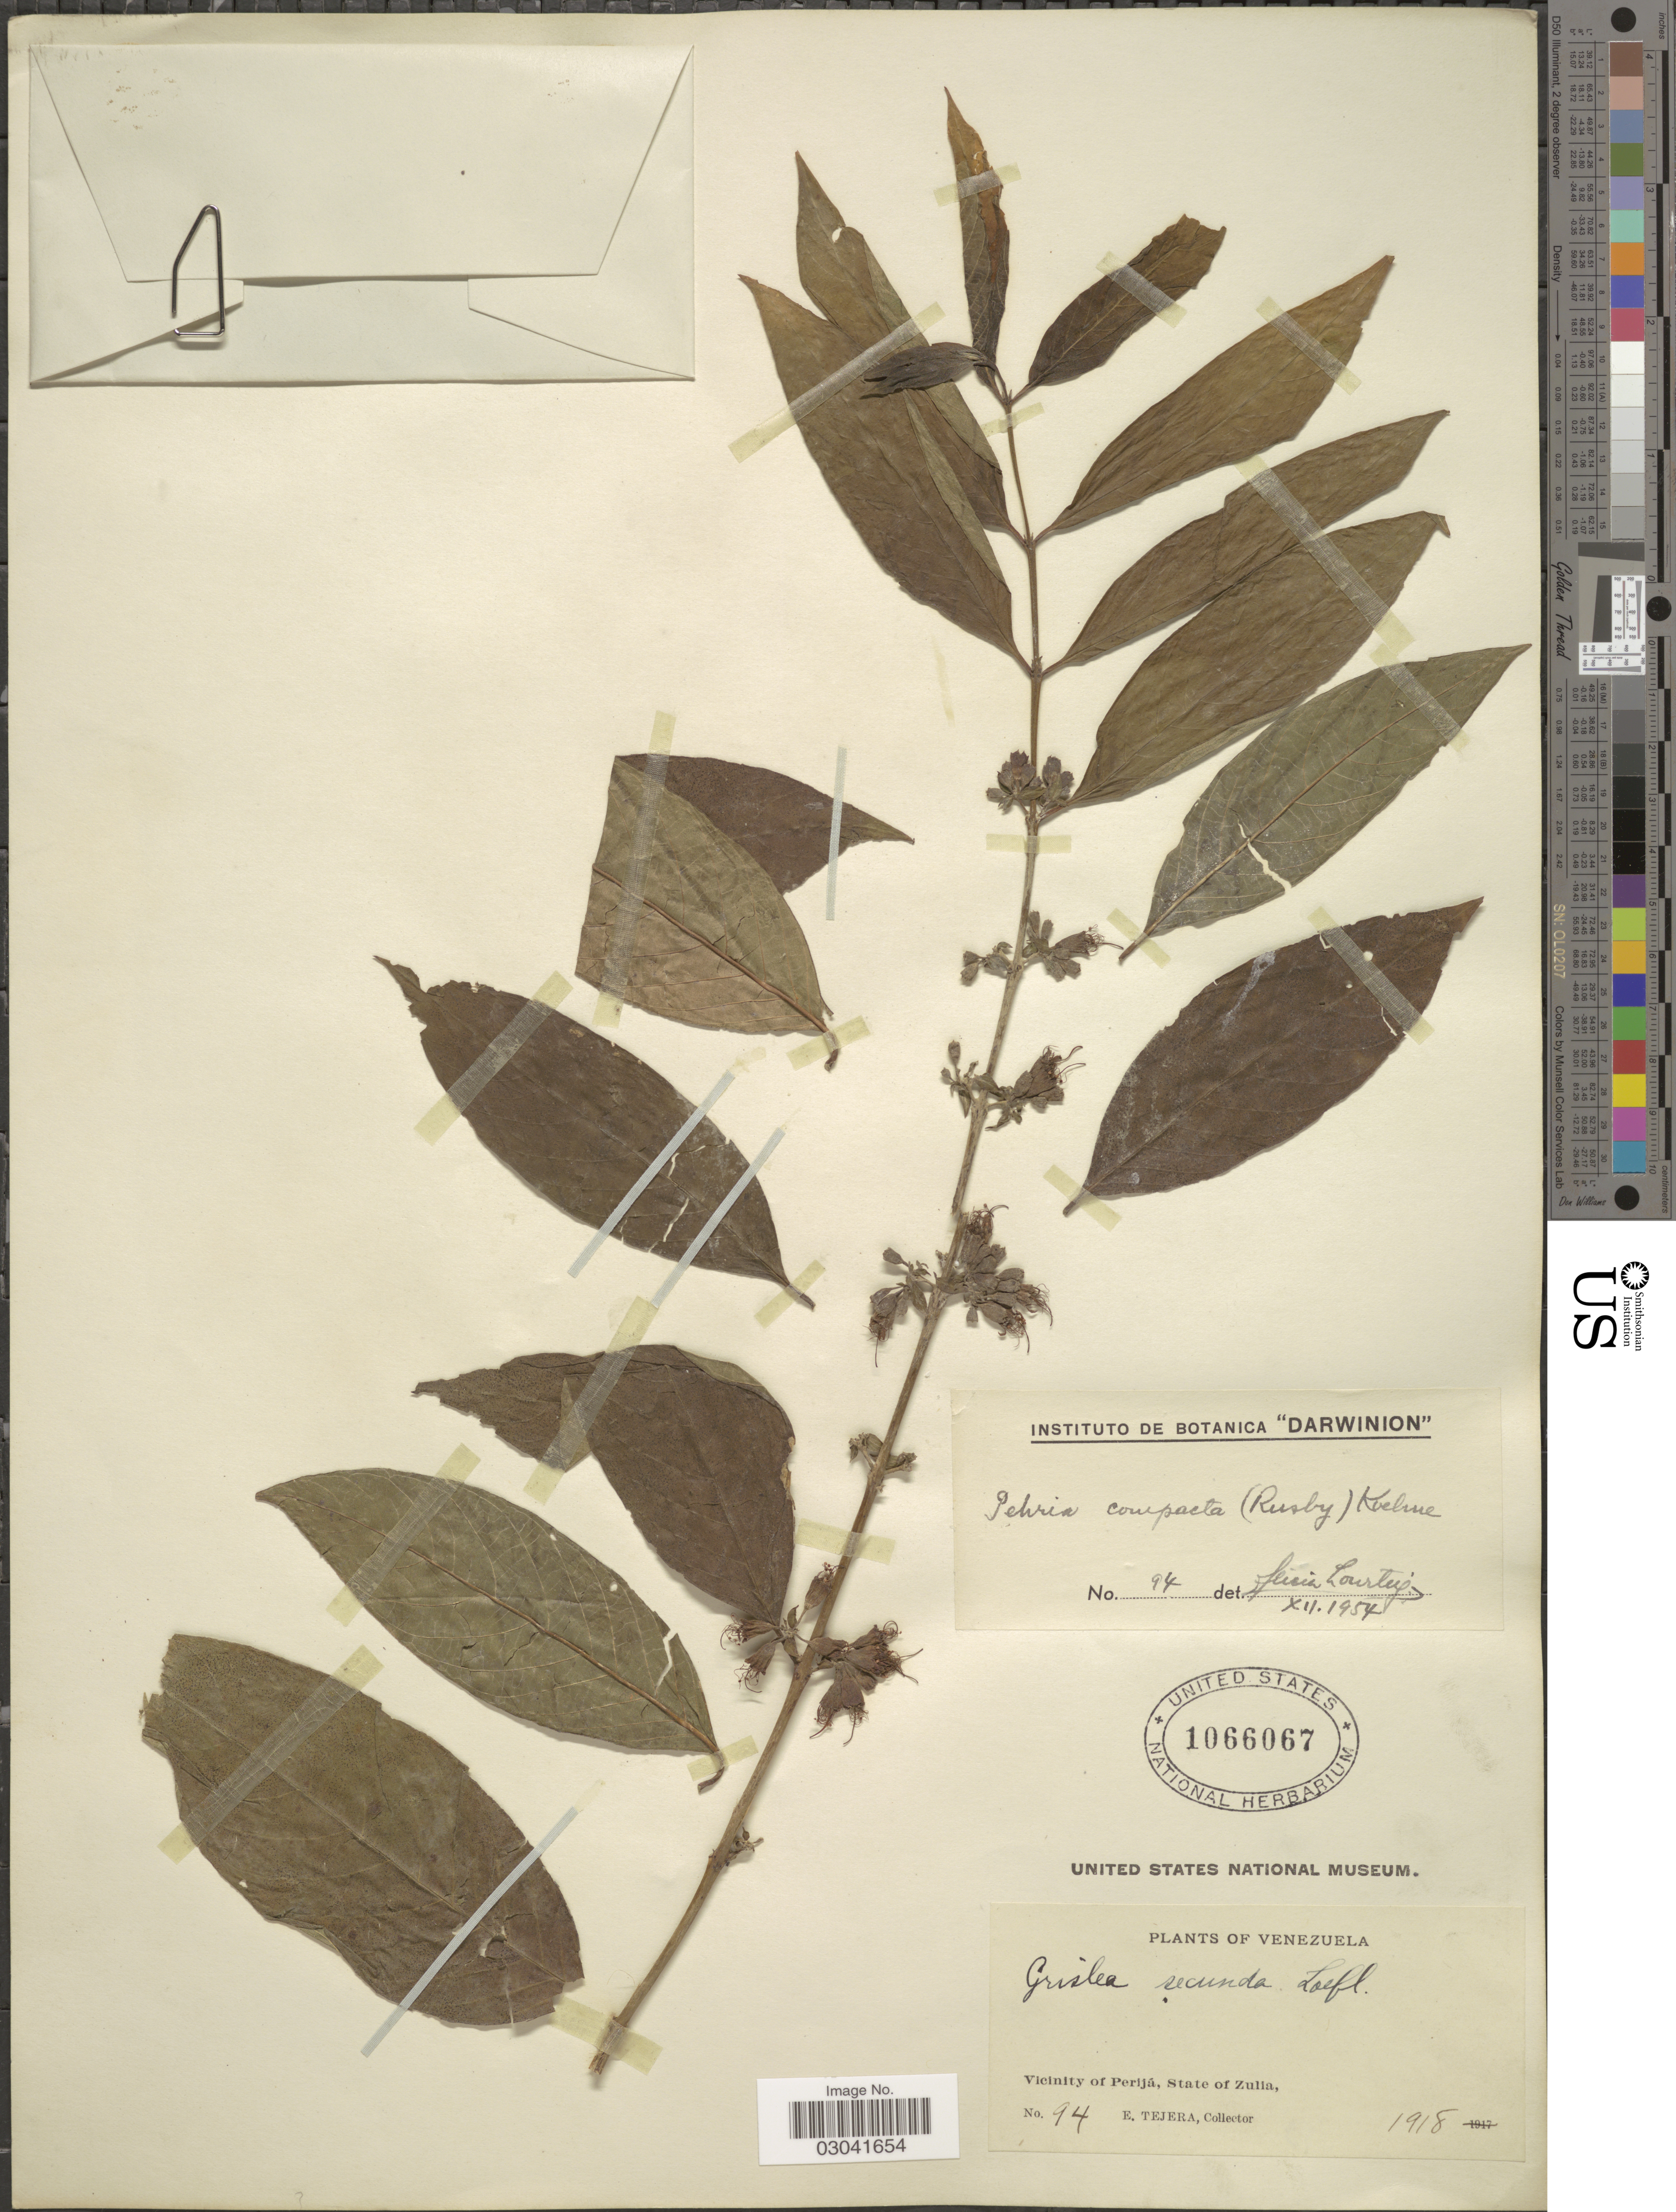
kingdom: Plantae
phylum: Tracheophyta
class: Magnoliopsida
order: Myrtales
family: Lythraceae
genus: Pehria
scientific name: Pehria compacta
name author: Sprague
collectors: E. Tejera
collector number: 94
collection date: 1918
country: Venezuela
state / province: Zulia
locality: Vicinity of Perijá.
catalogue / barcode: US 1066067